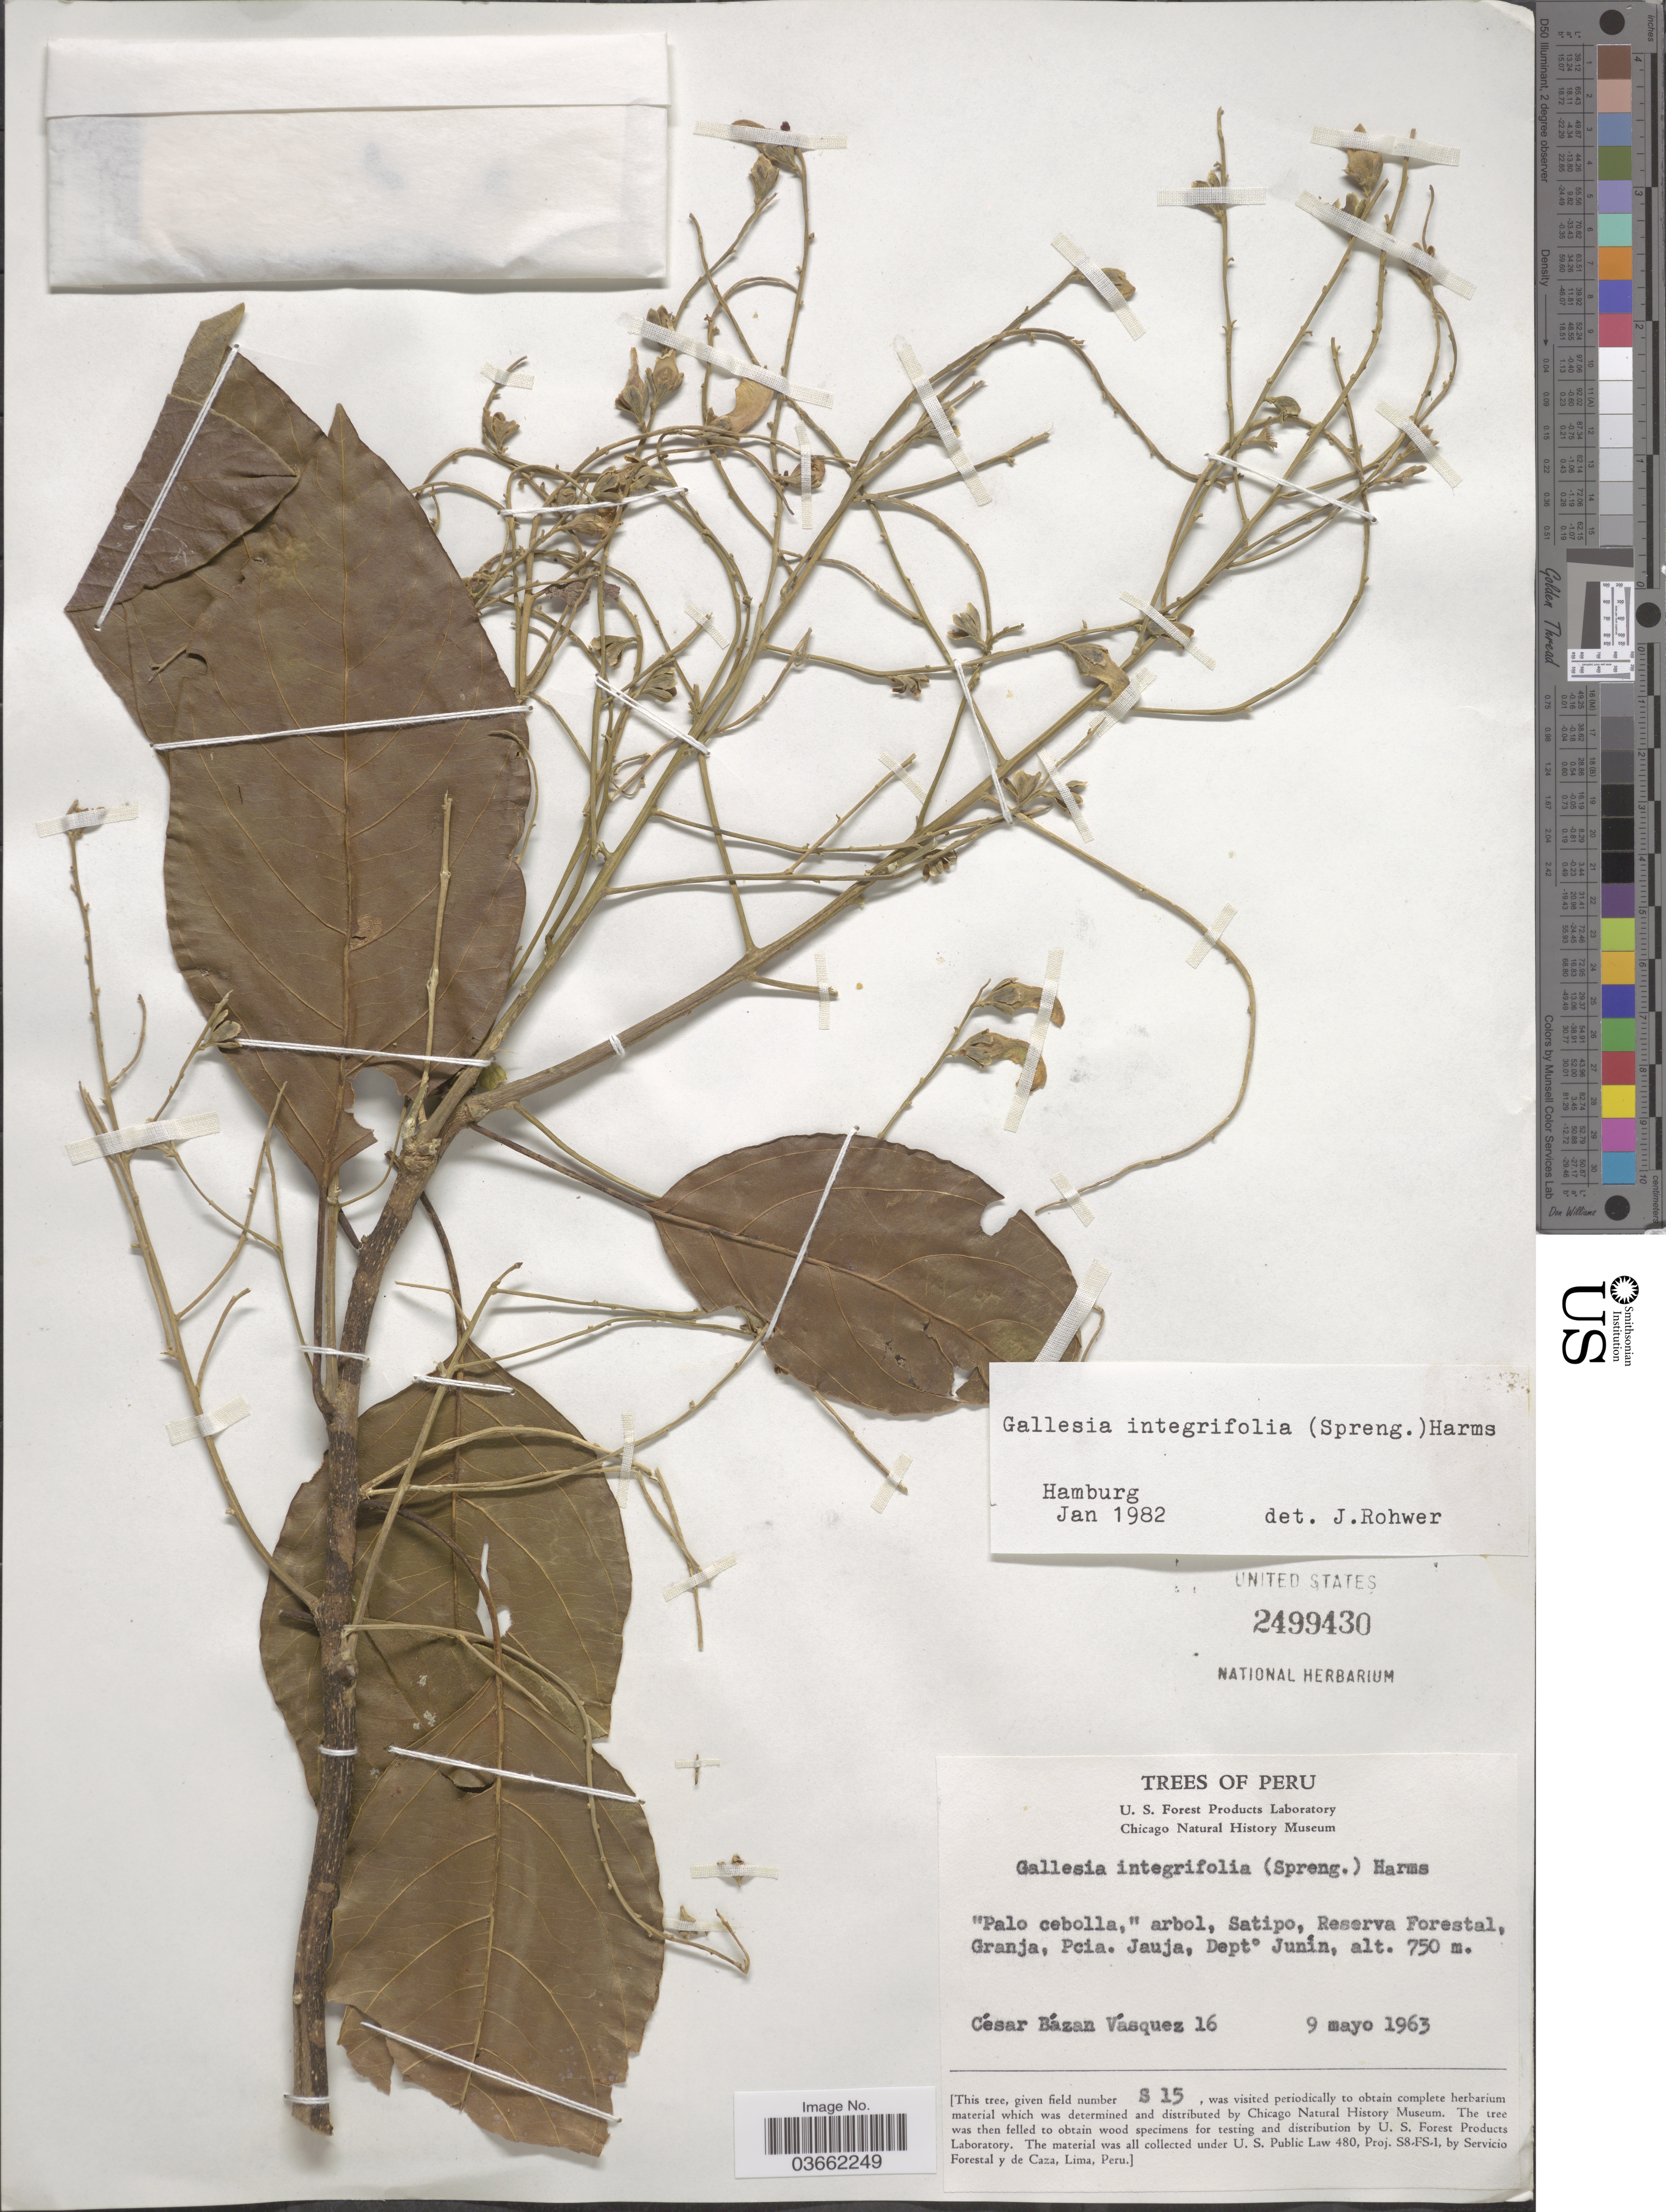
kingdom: Plantae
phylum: Tracheophyta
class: Magnoliopsida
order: Caryophyllales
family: Phytolaccaceae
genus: Gallesia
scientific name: Gallesia integrifolia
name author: (Spreng.) Harms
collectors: C. Bazan-Vasquez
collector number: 16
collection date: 1963-05-09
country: Peru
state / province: Junín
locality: Satipo, Reserva Forestal, Granja, Pcia. Jauja, Deptº Junín.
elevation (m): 750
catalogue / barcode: US 2499430